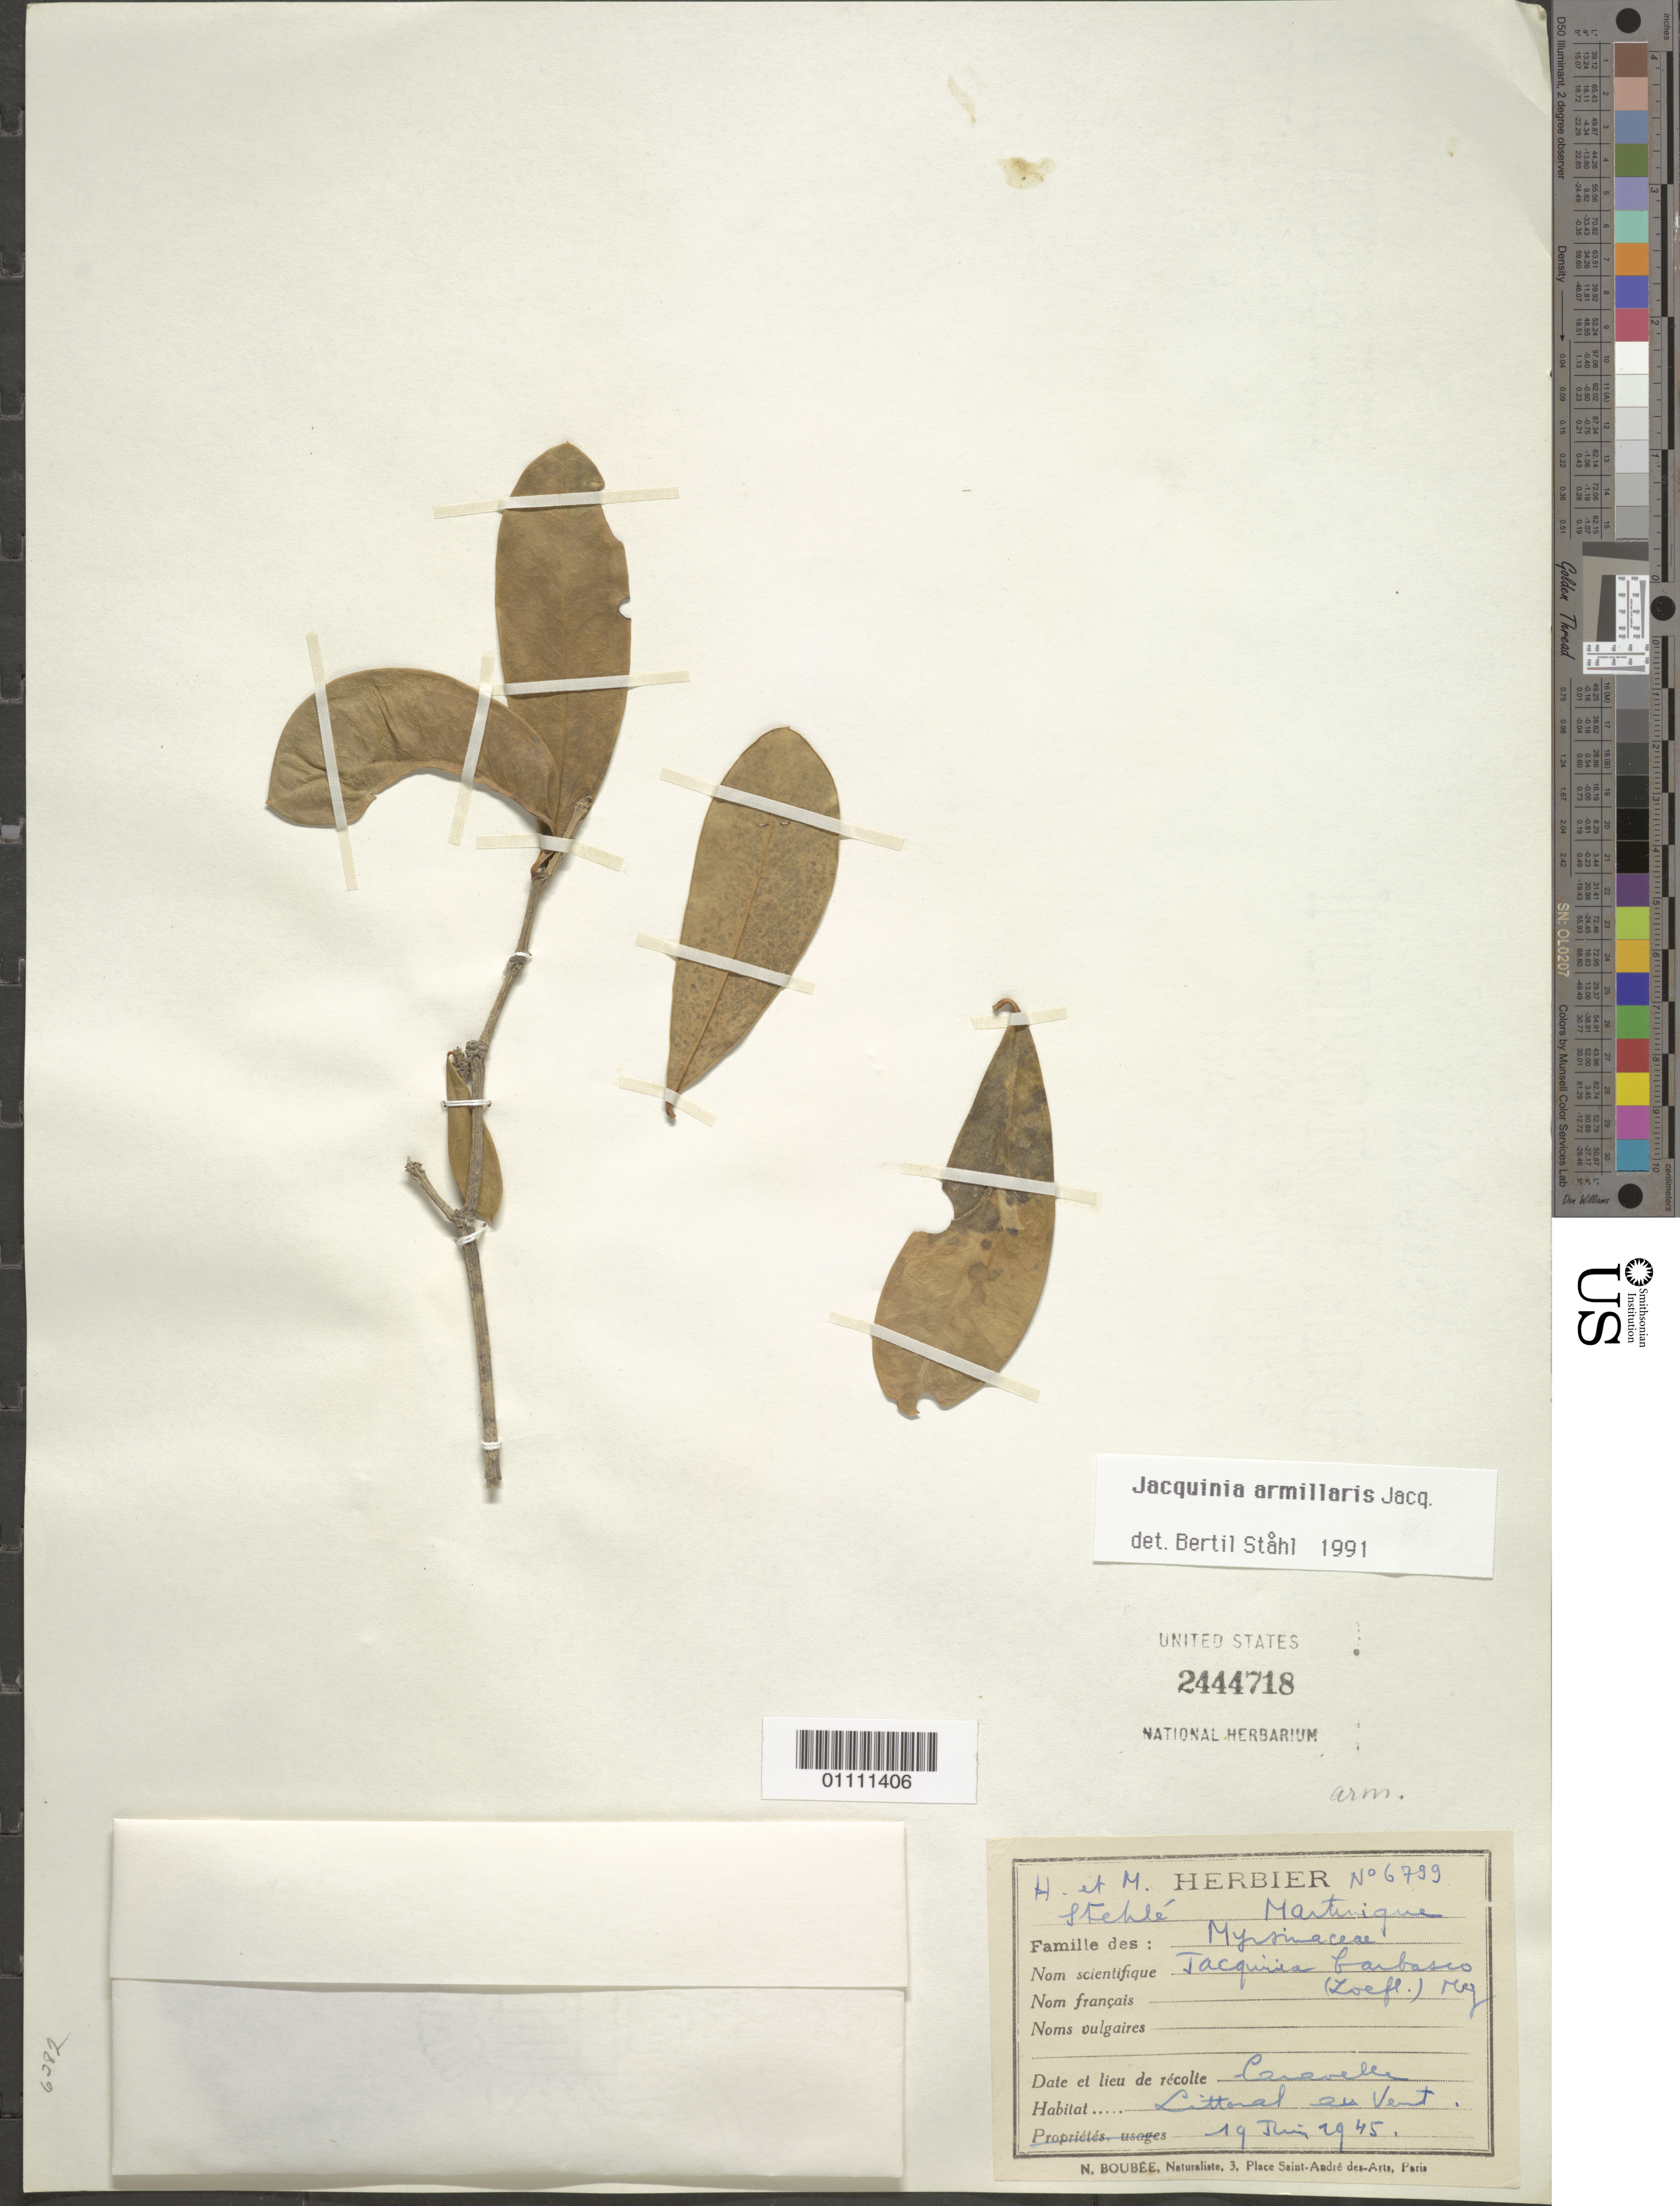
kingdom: Plantae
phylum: Tracheophyta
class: Magnoliopsida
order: Ericales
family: Primulaceae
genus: Jacquinia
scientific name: Jacquinia armillaris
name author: Jacq.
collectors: H. Stehlé & M. Stehlé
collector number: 6799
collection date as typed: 19 Jun 1945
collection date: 1945-06-19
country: Martinique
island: Martinique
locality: Canavelle. Littoral au Vent.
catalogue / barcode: US 2444718